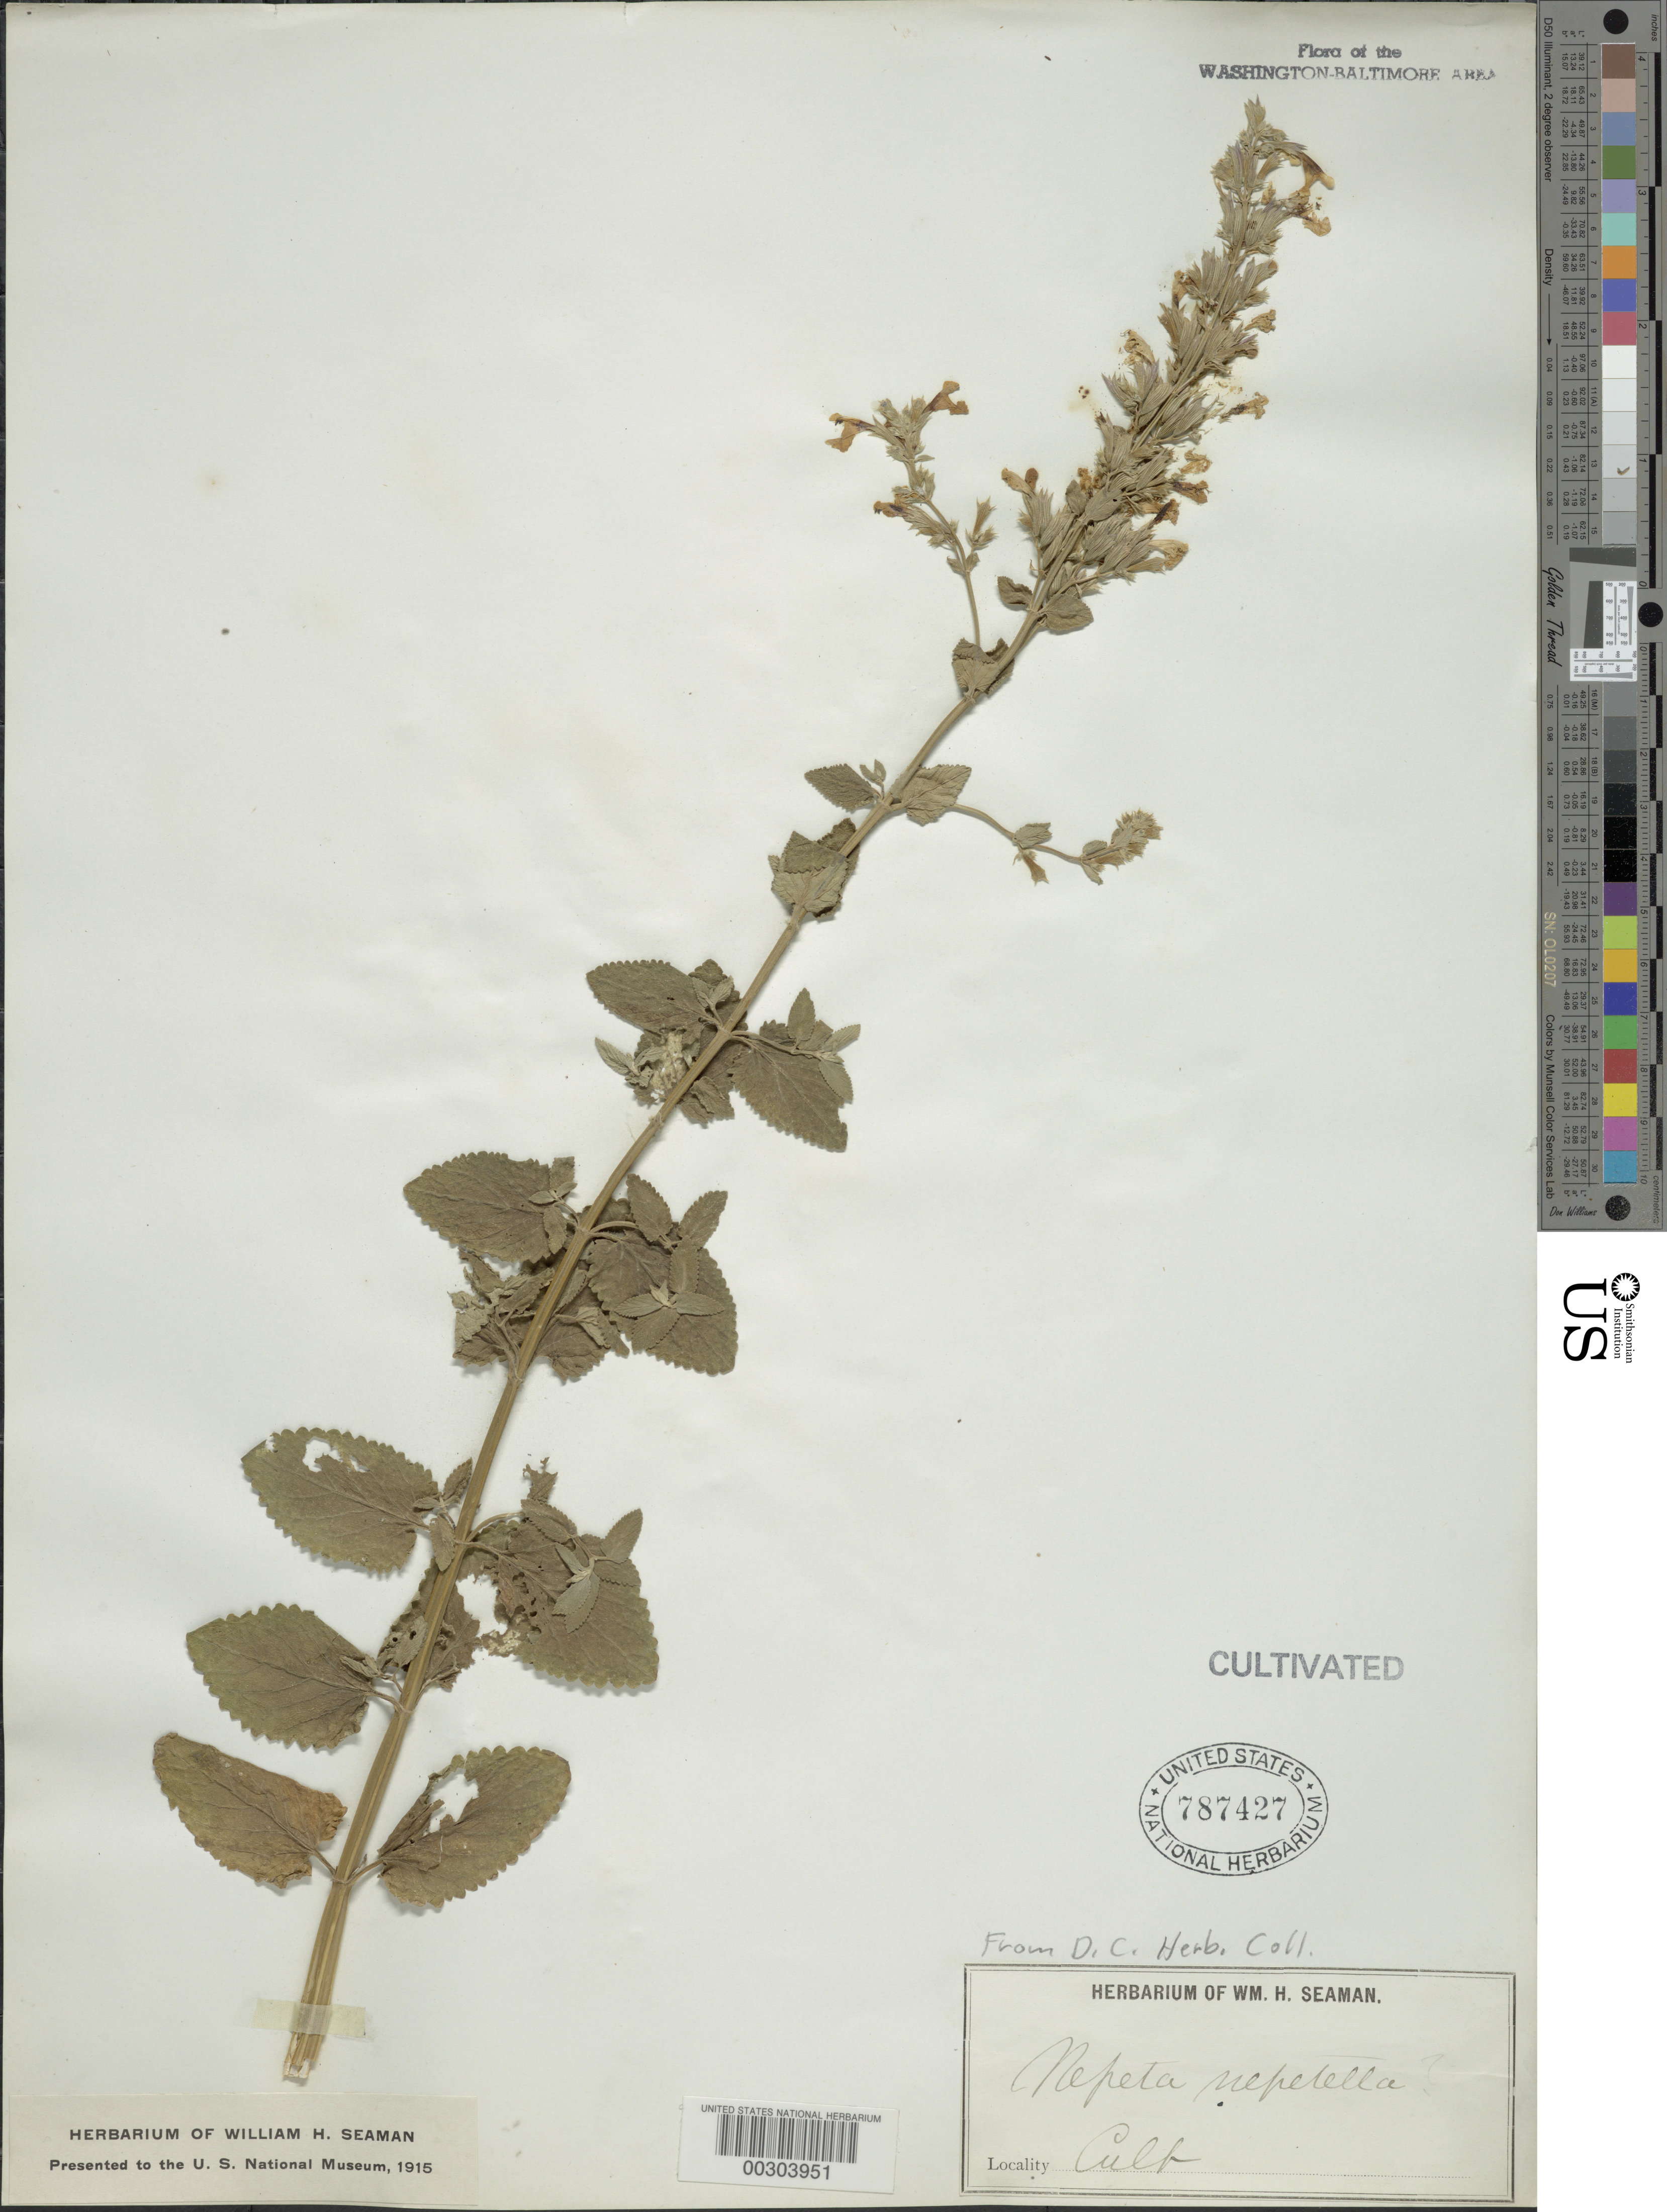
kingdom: Plantae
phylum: Tracheophyta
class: Magnoliopsida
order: Lamiales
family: Lamiaceae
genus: Nepeta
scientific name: Nepeta nepetella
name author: L.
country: United States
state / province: District of Columbia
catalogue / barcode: US 787427